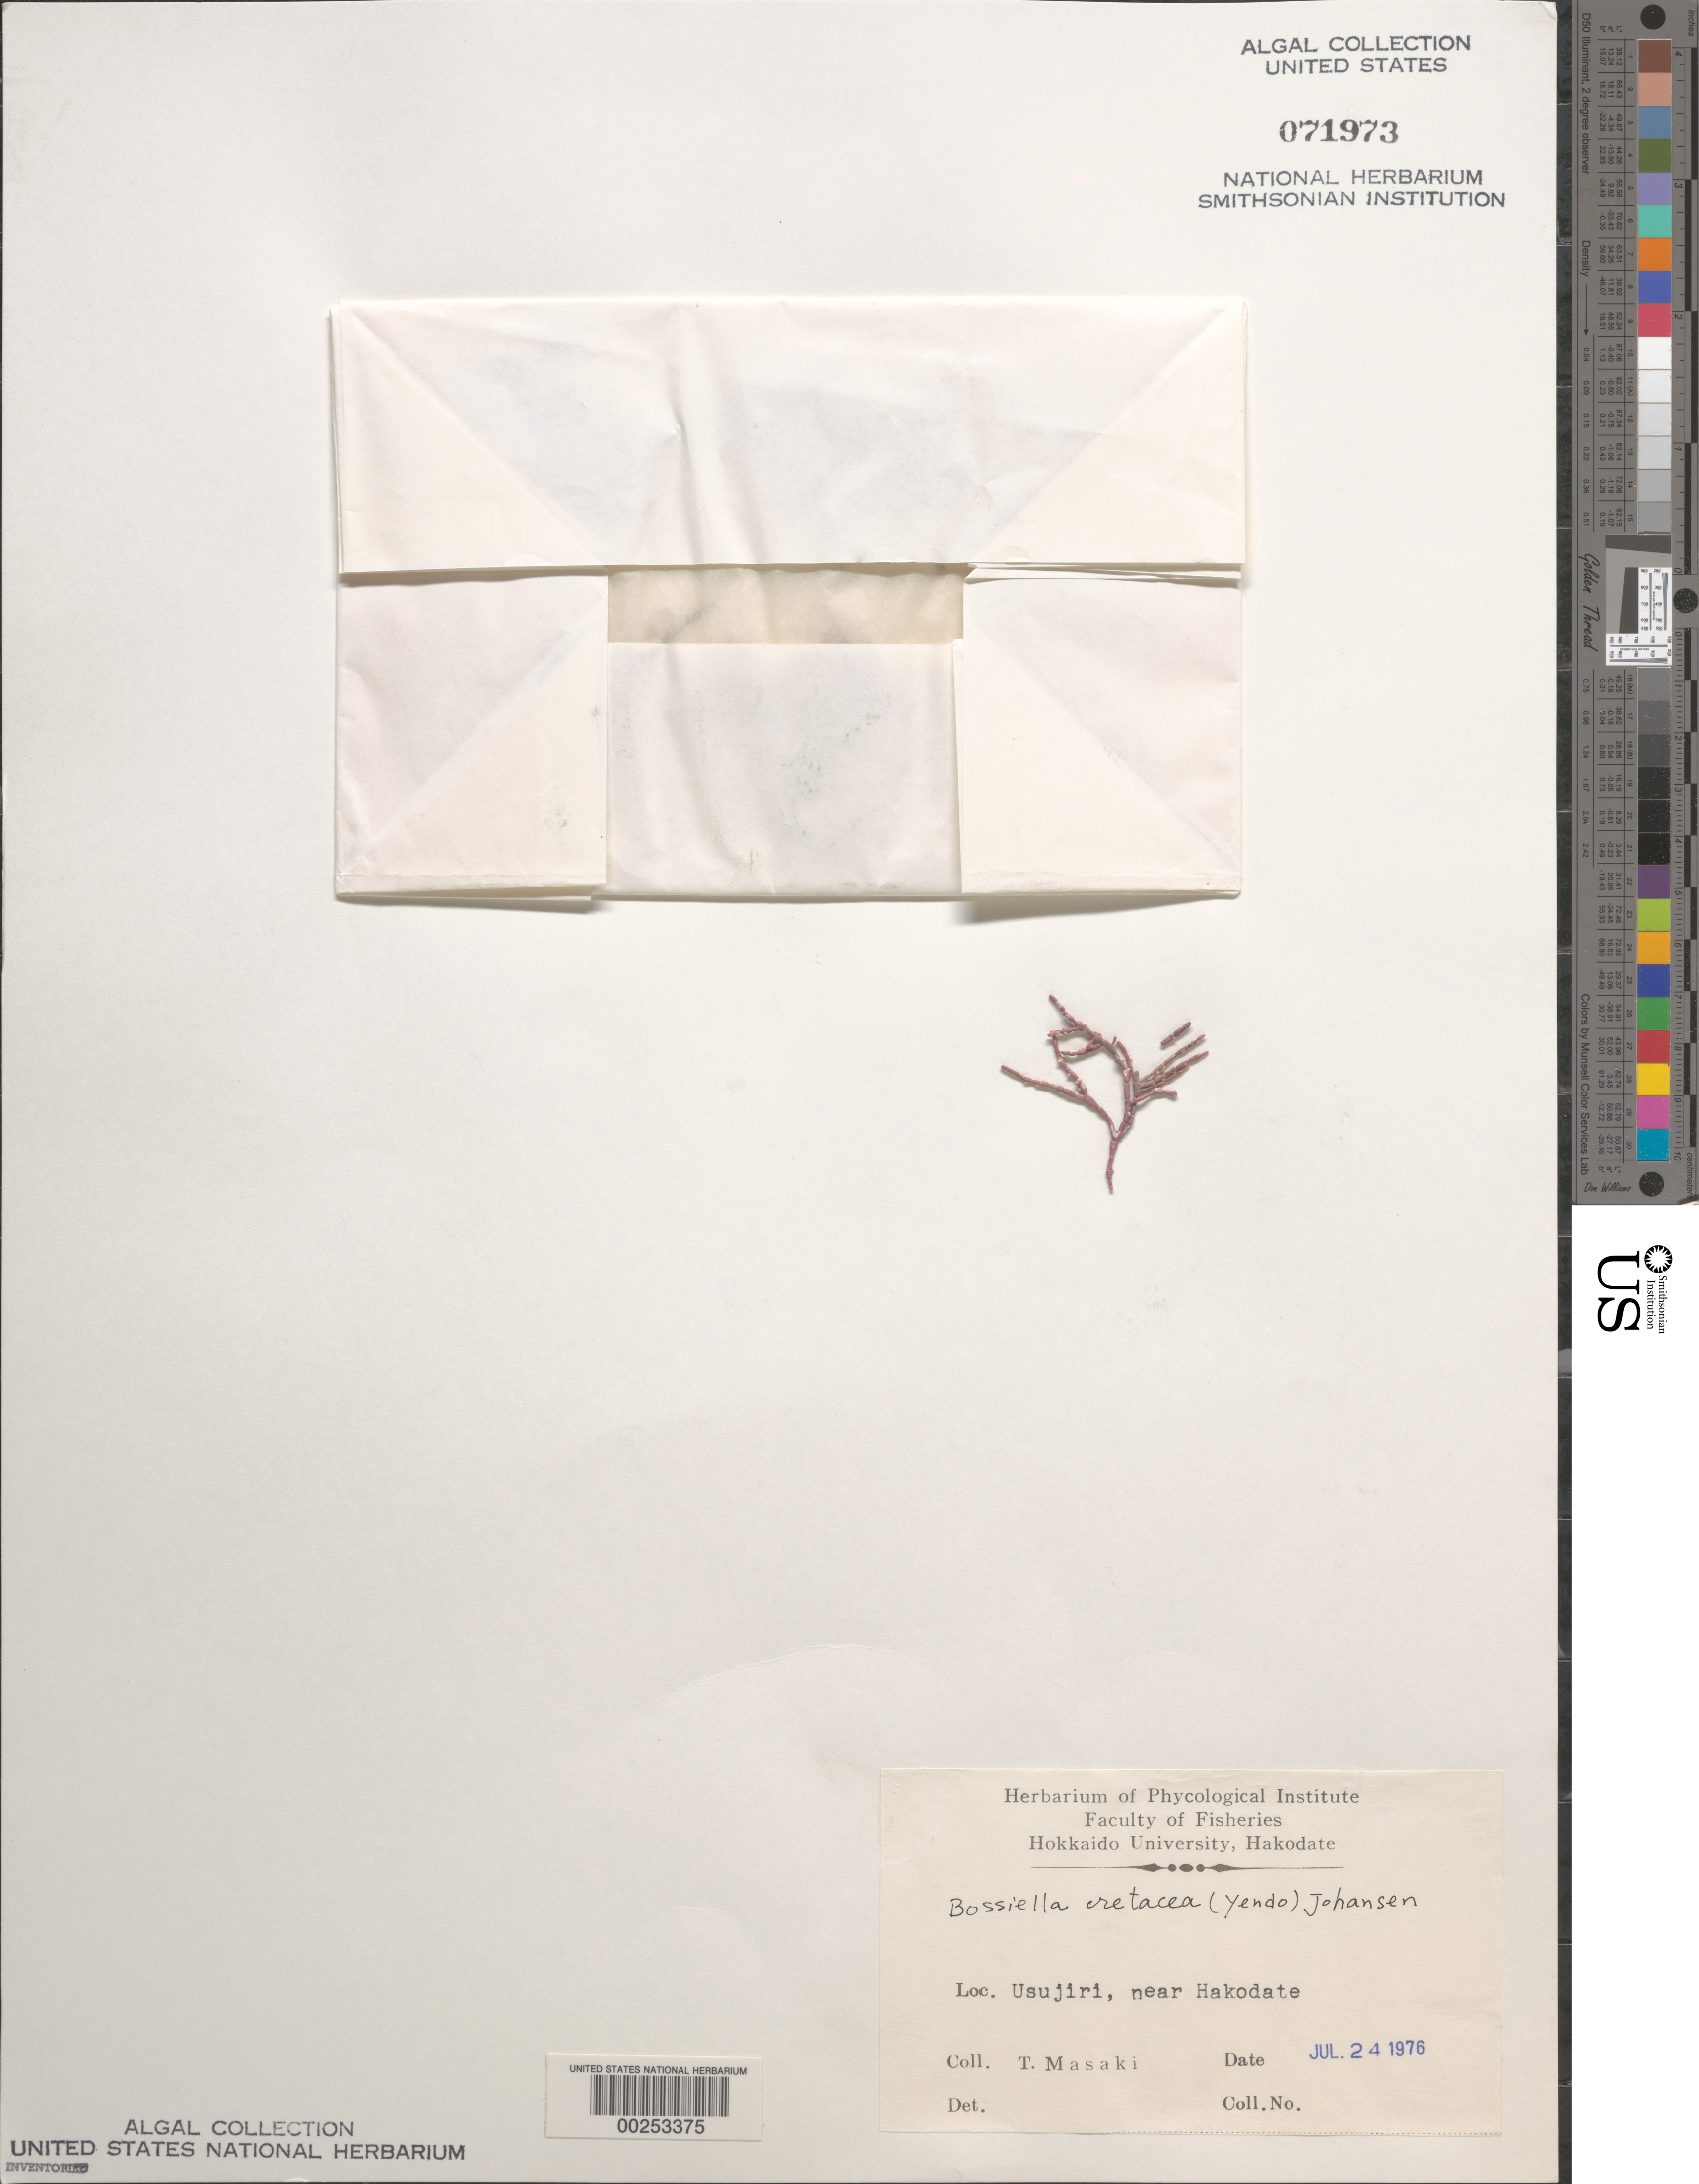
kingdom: Plantae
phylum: Rhodophyta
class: Florideophyceae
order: Corallinales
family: Corallinaceae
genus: Corallina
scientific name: Corallina officinalis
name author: L.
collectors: T. Masaki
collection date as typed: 24 Jul 1976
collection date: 1976-07-24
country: Japan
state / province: Hokkaido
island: Hokkaido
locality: Usujiri, near Hakodate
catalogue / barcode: US 71973